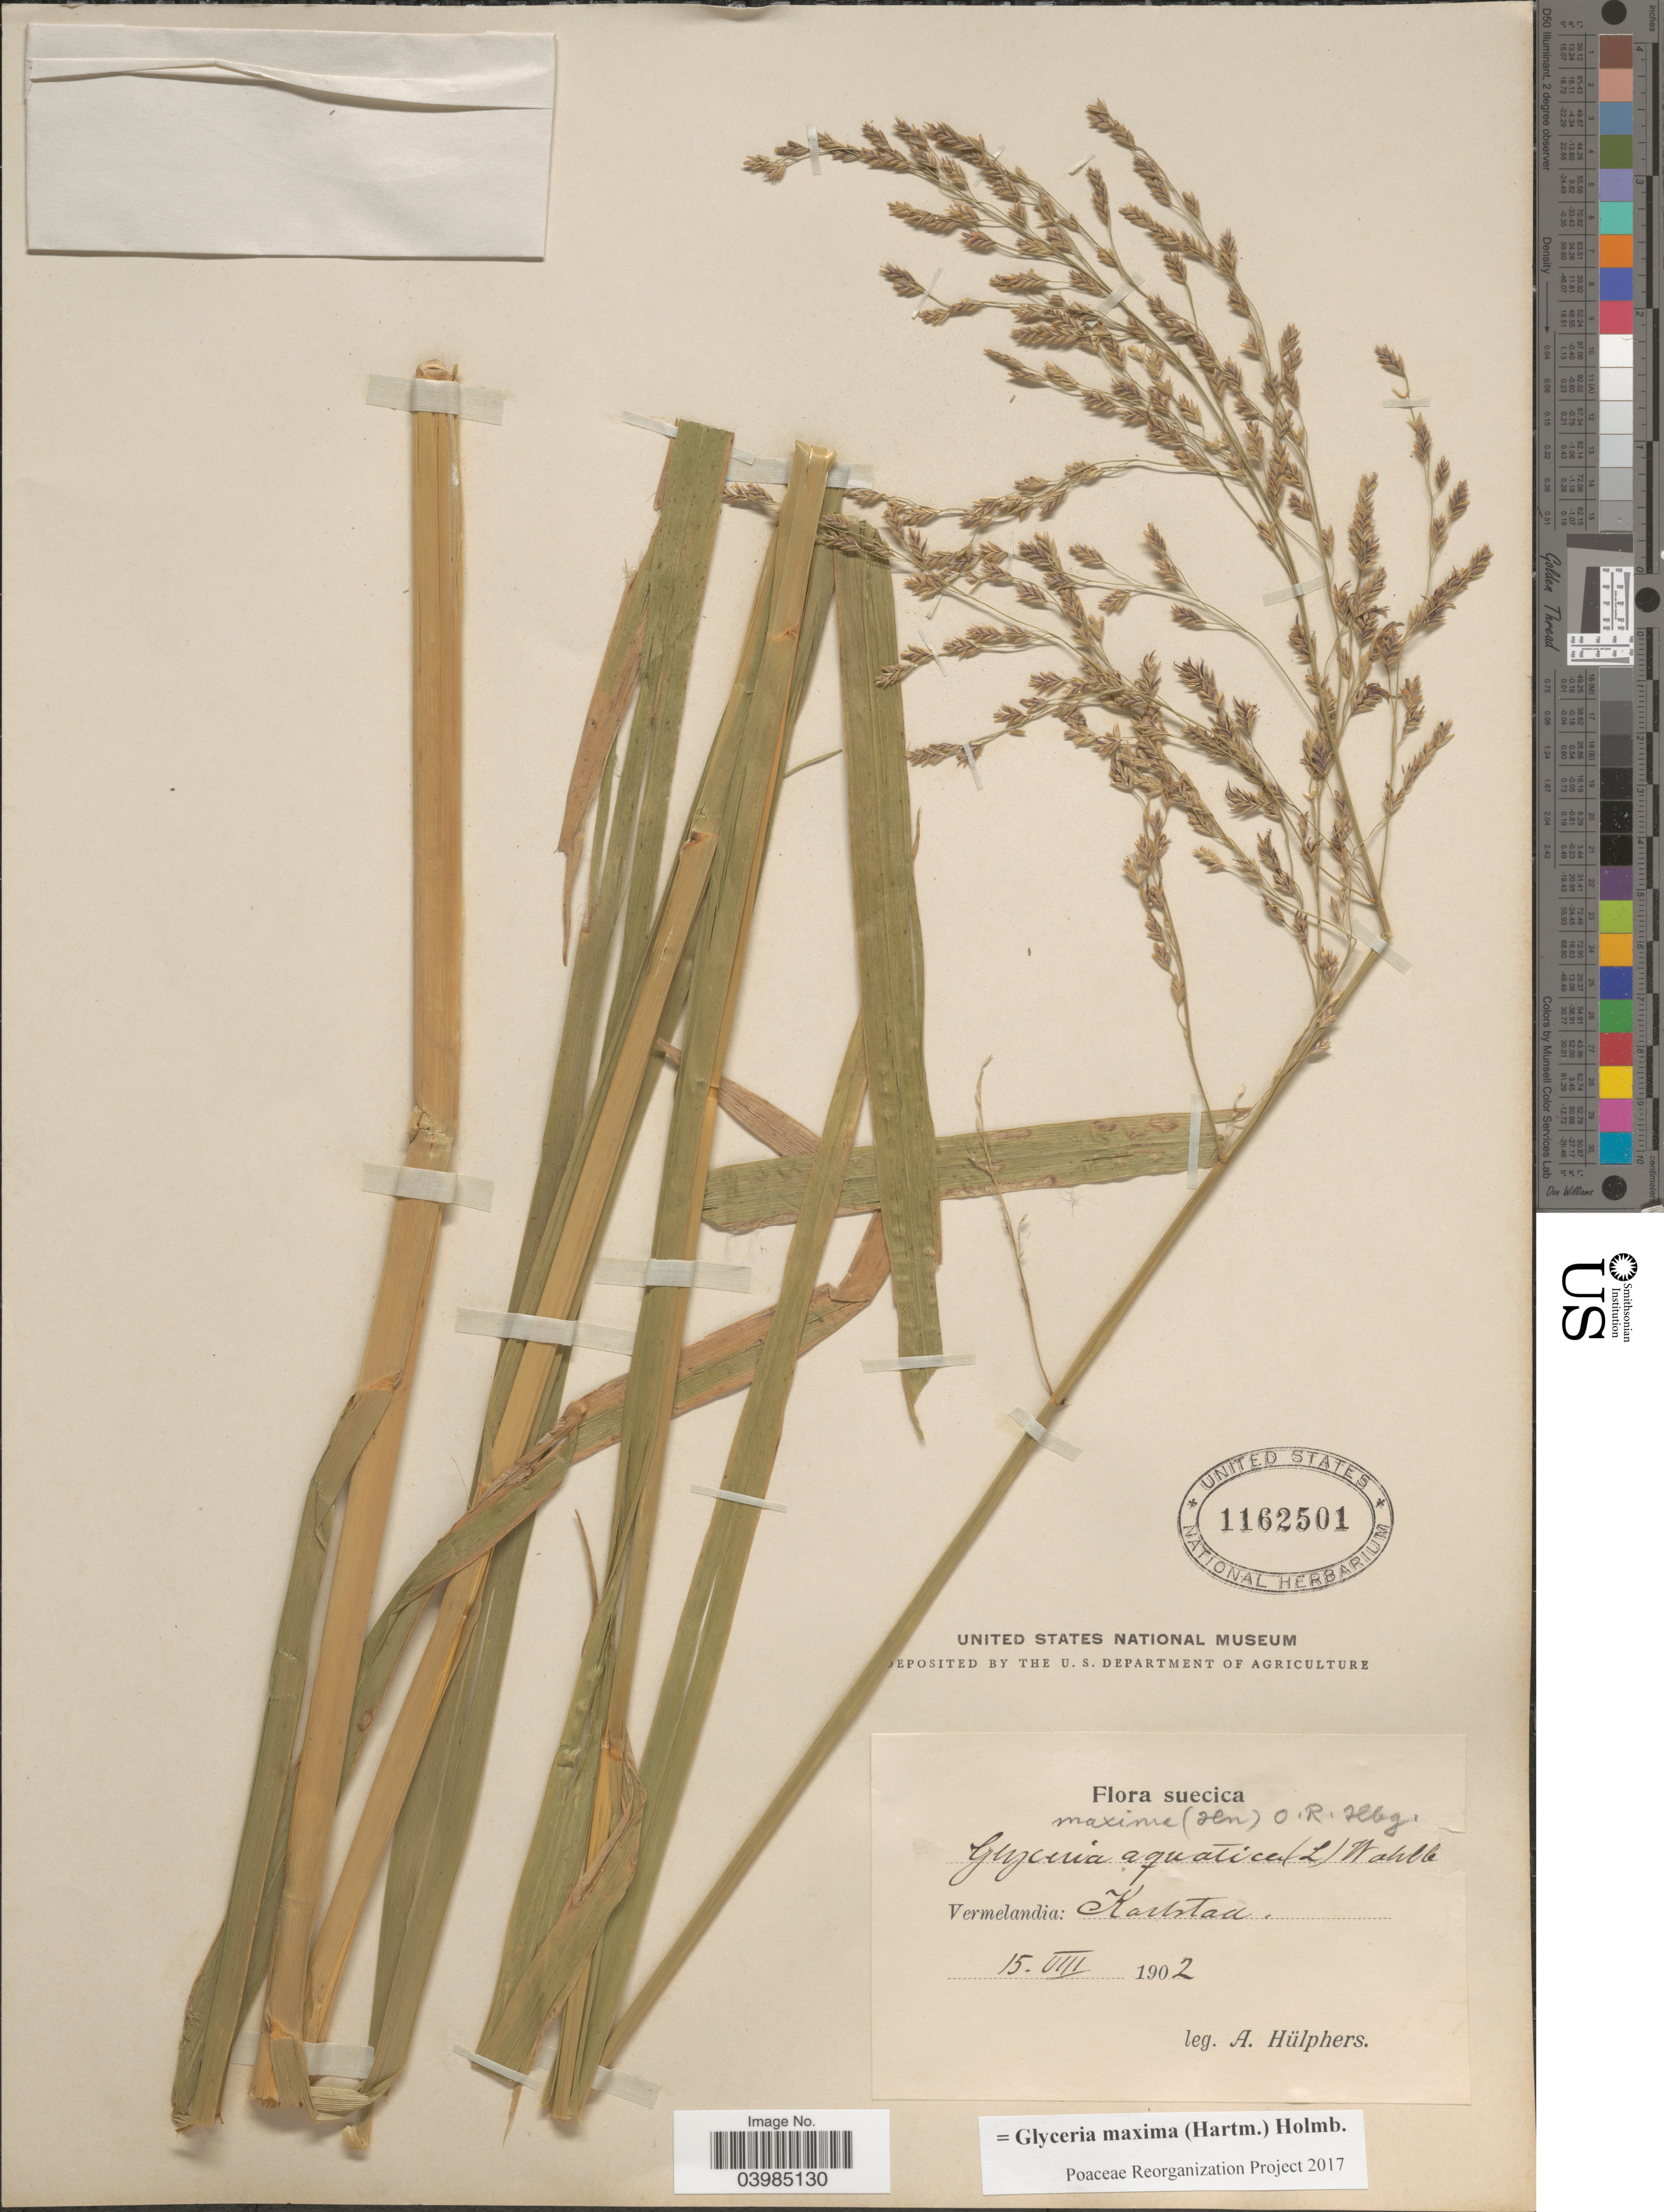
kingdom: Plantae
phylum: Tracheophyta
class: Liliopsida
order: Poales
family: Poaceae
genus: Glyceria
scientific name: Glyceria maxima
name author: (Hartm.) Holmb.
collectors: A. Hülphers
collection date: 1902-08-15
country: Sweden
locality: Suecica. Vermelandia: Kartstad.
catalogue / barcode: US 1162501